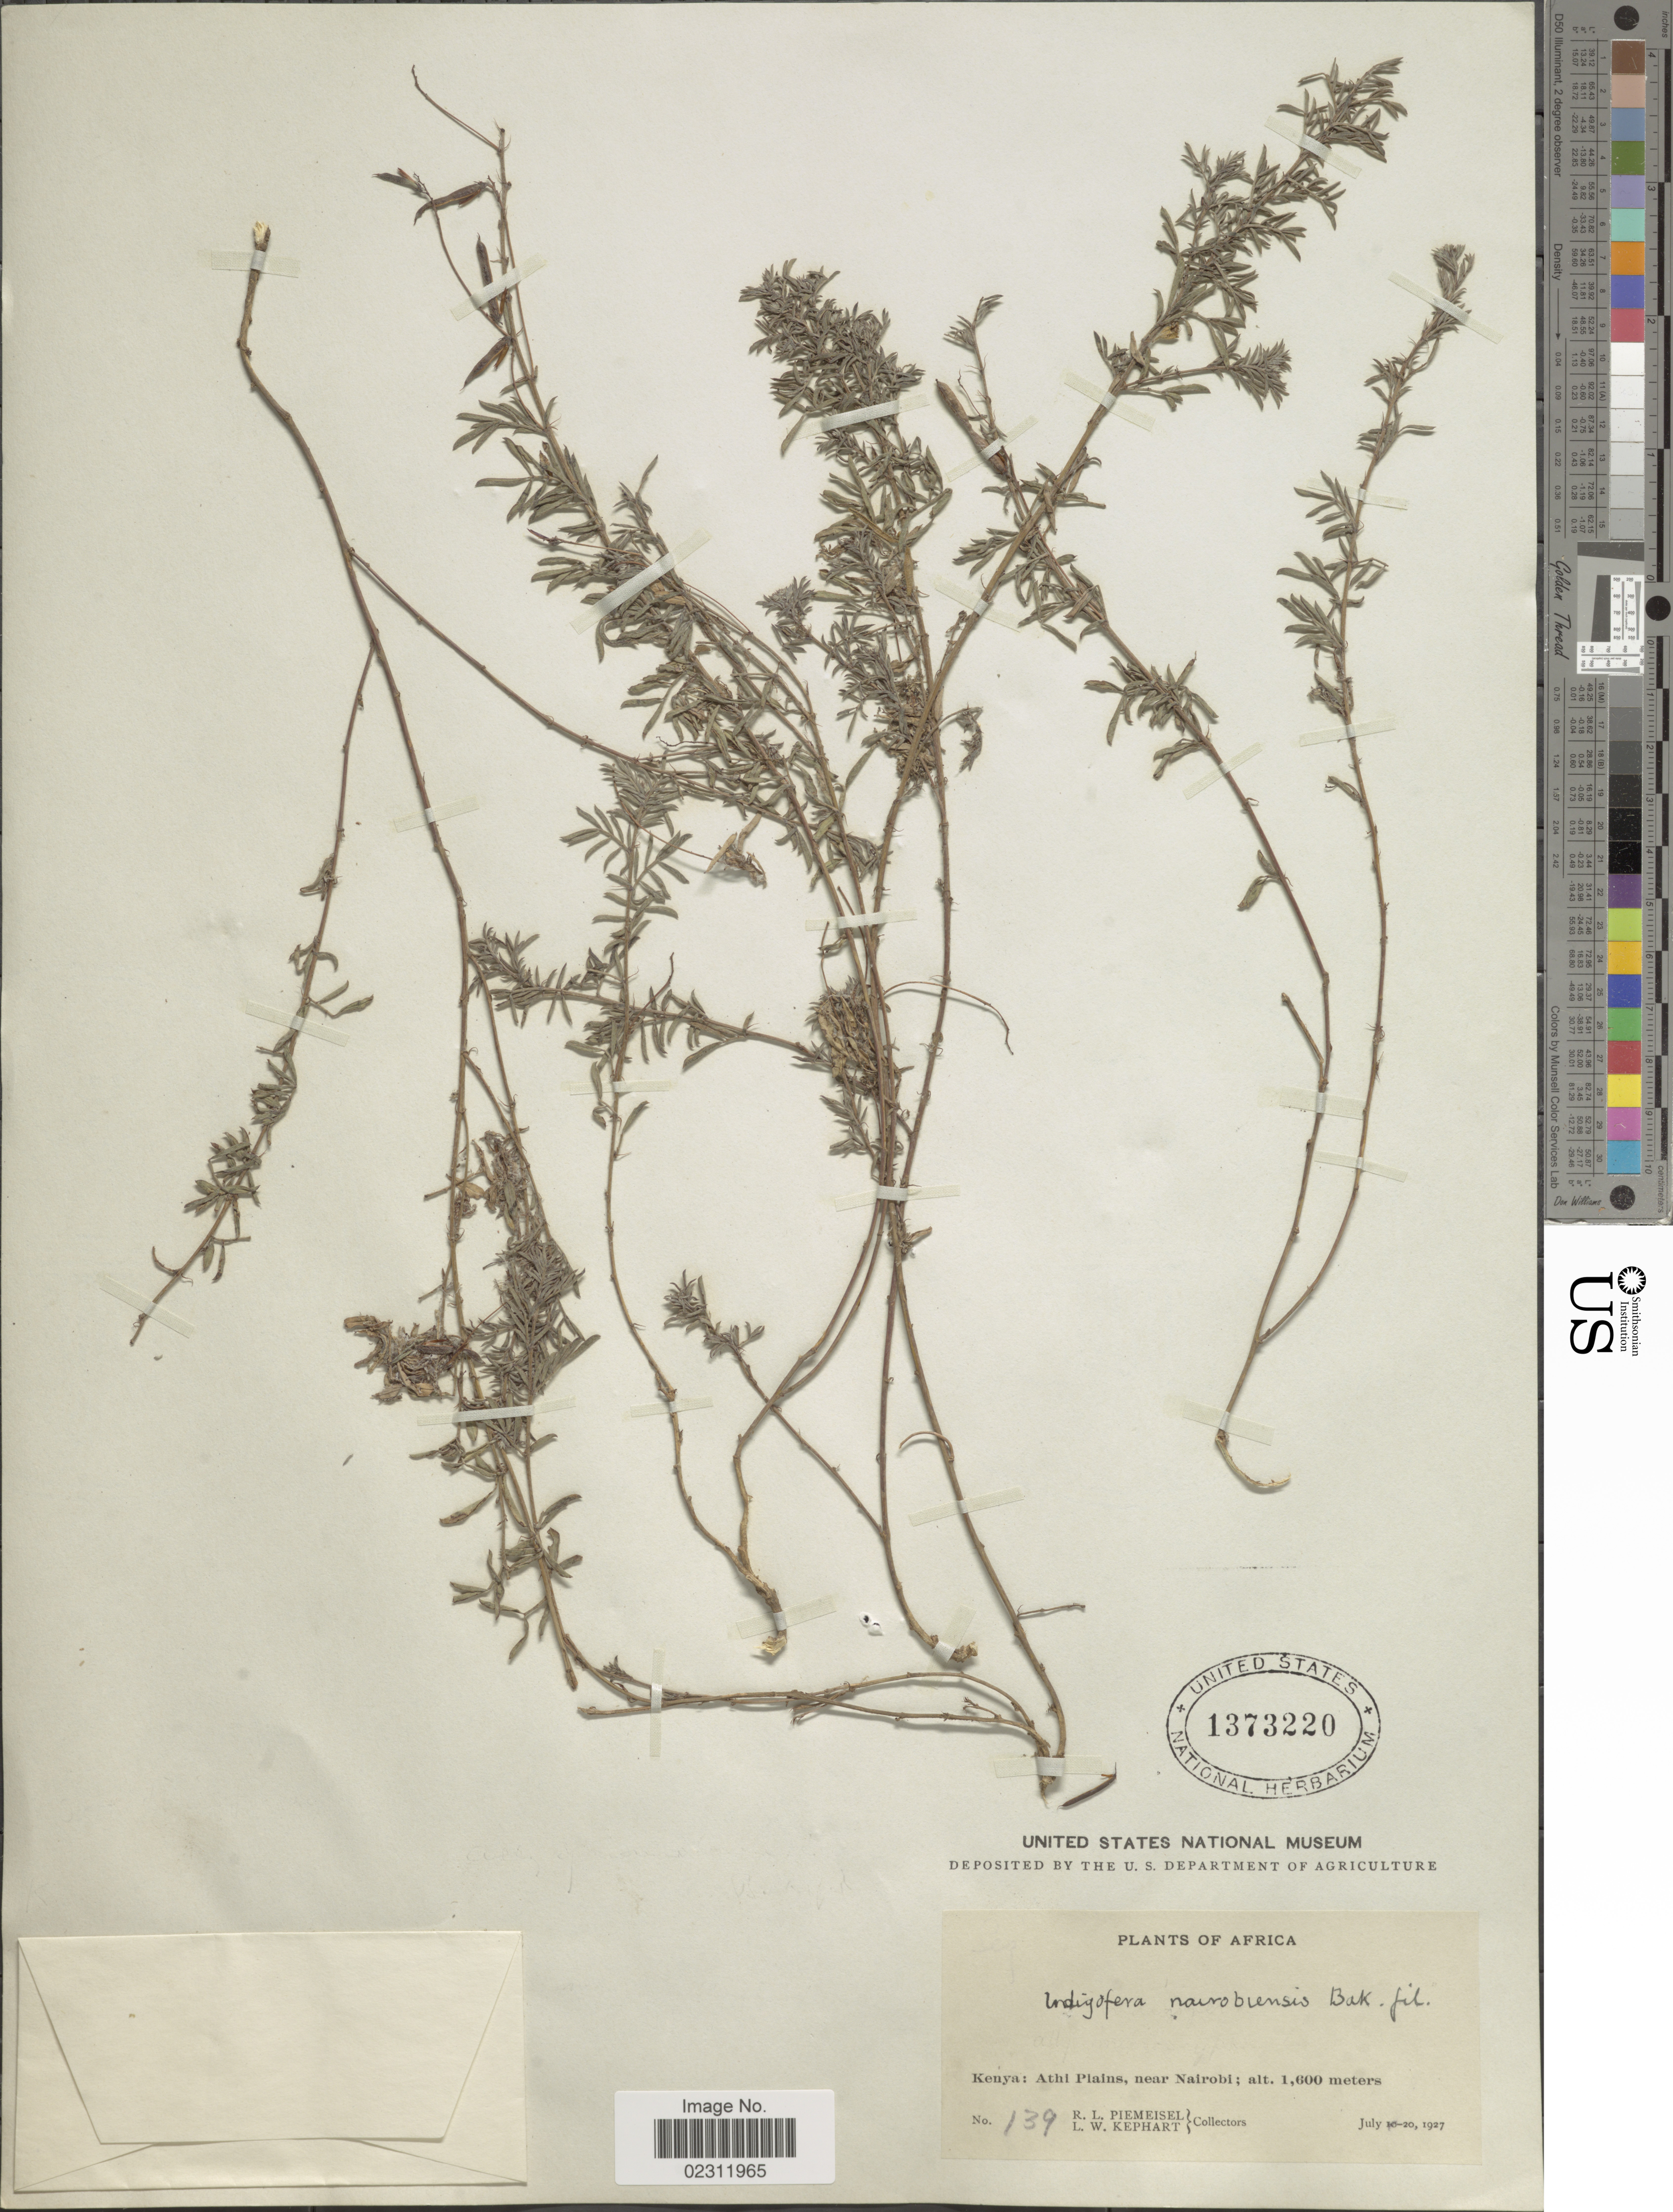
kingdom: Plantae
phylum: Tracheophyta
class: Magnoliopsida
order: Fabales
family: Fabaceae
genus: Indigofera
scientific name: Indigofera nairobiensis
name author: Baker f.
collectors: R. L. Piemeisel & L. W. Kephart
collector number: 139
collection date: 1927-07-20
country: Kenya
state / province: Nairobi Area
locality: Athi Plains, near Nairobi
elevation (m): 1600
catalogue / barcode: US 1373220